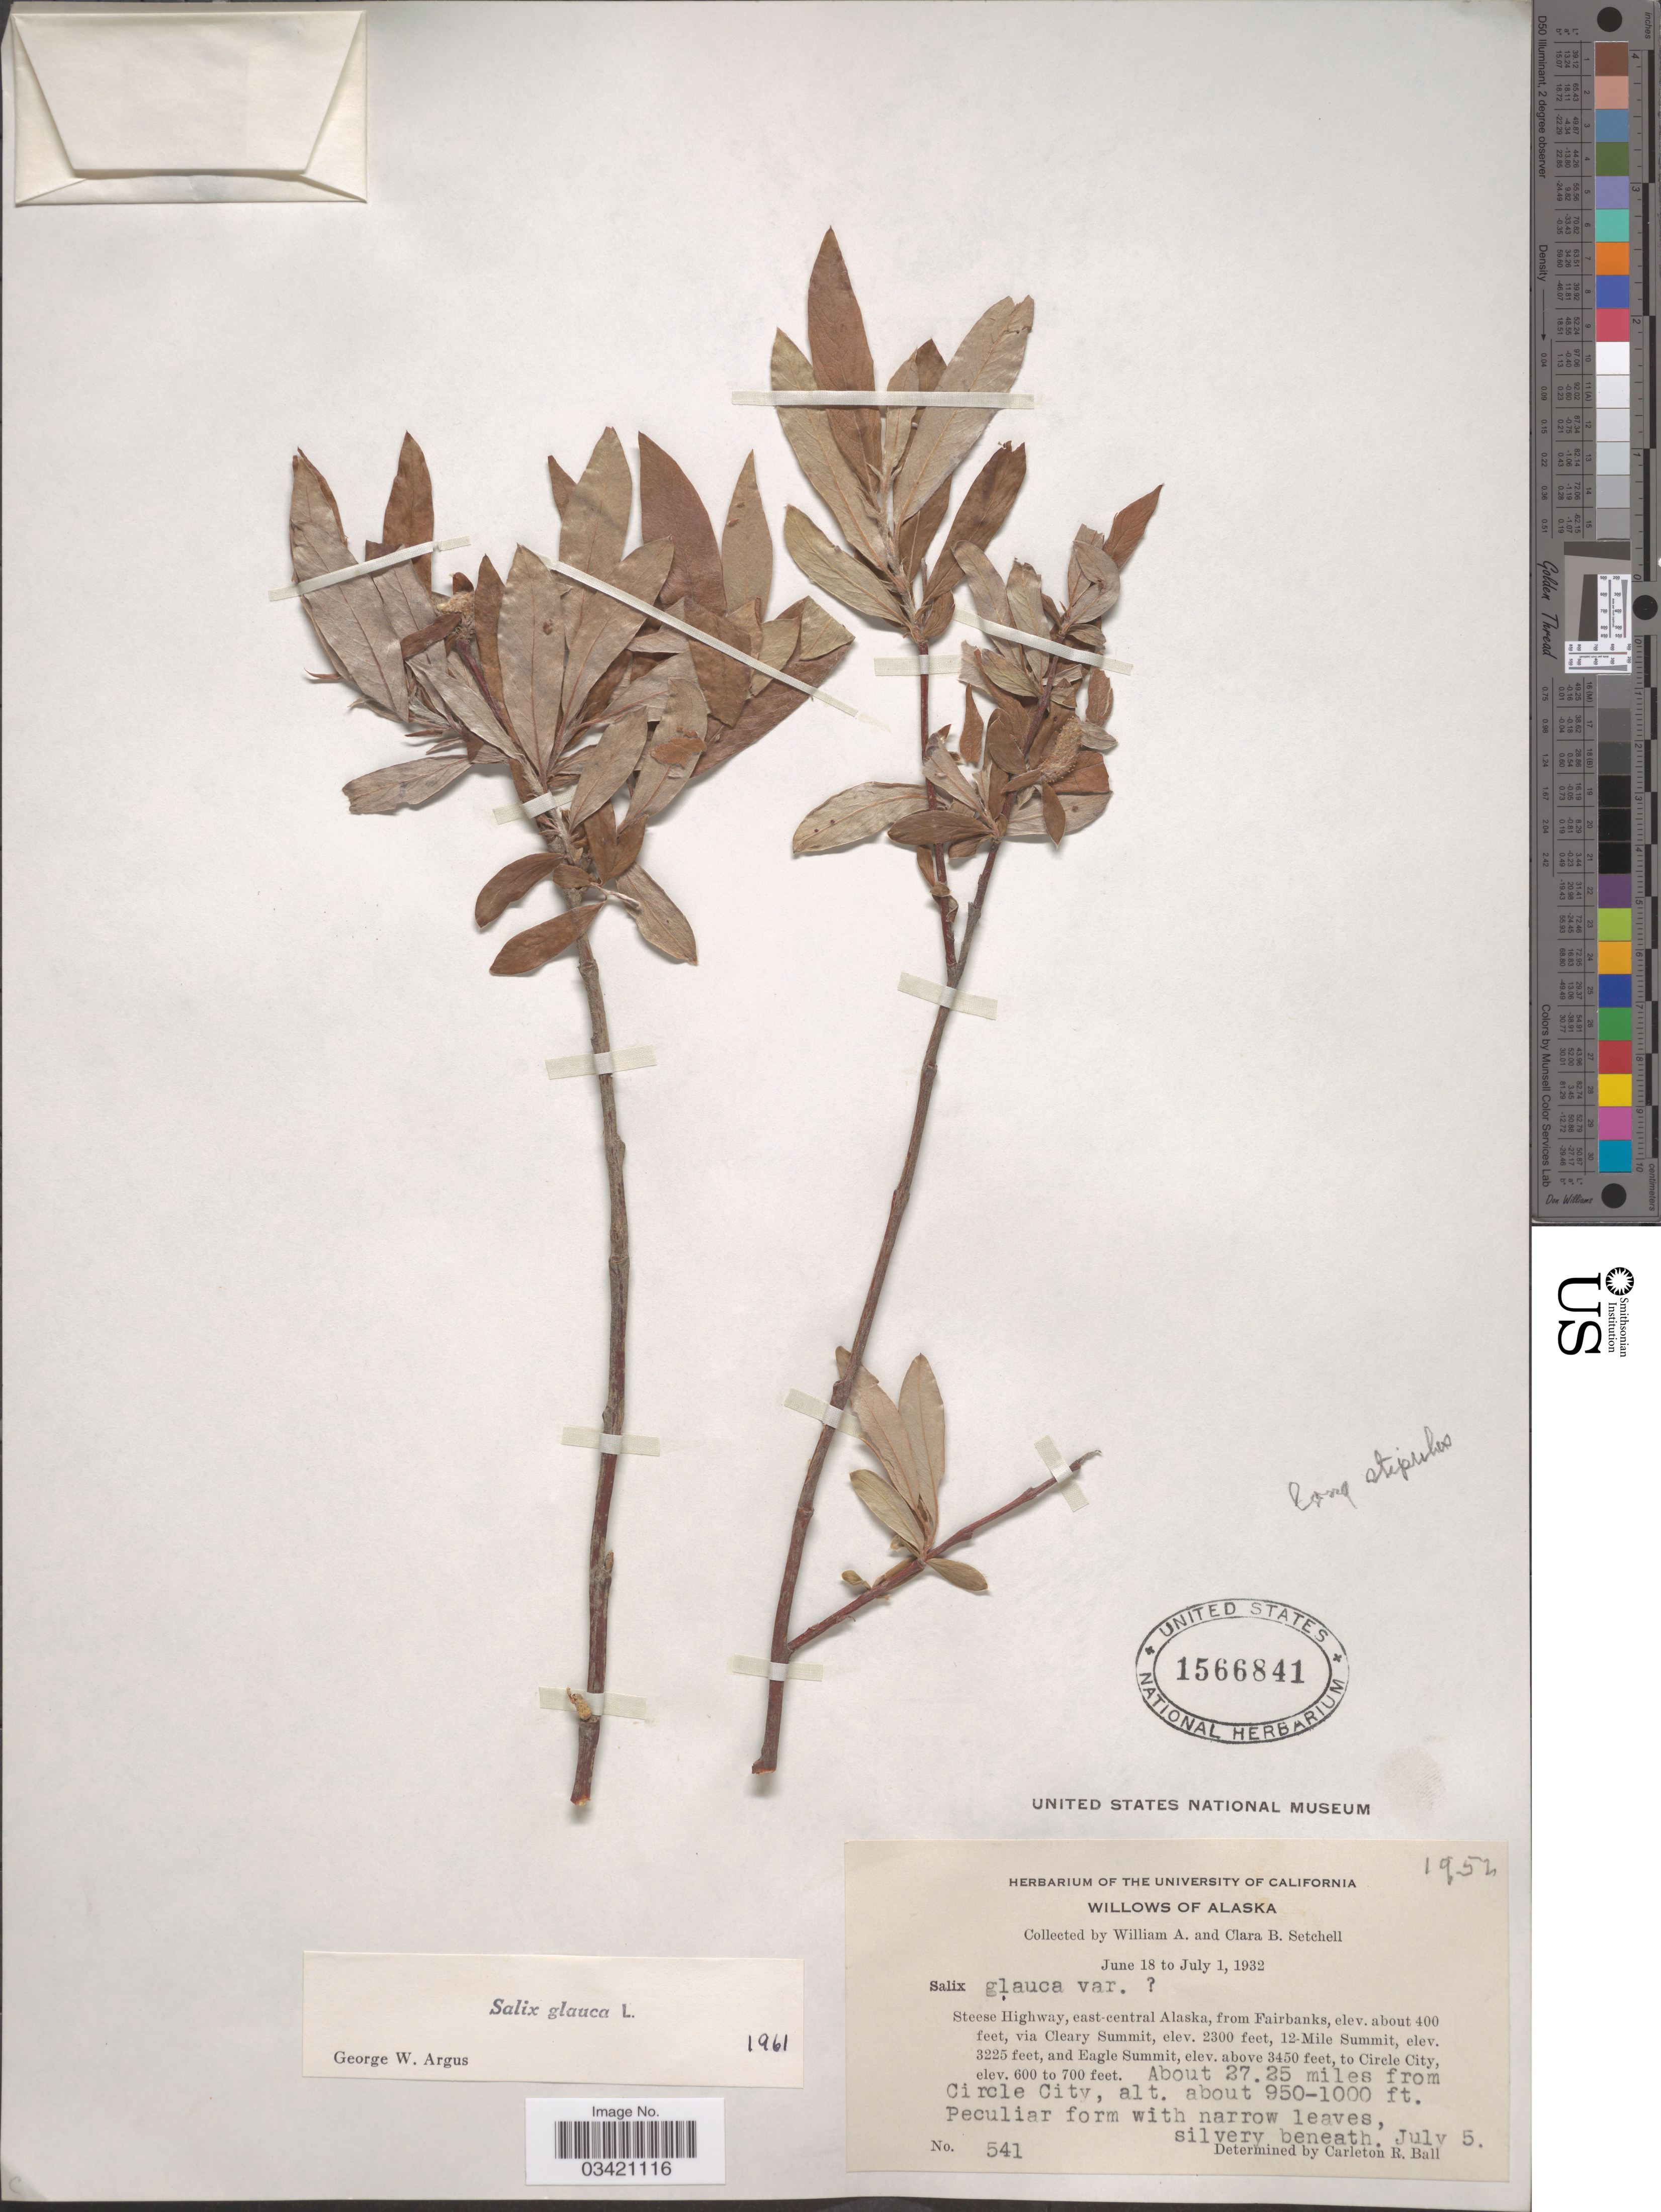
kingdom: Plantae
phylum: Tracheophyta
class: Magnoliopsida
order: Malpighiales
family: Salicaceae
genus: Salix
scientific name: Salix glauca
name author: L.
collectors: W. Setchell & C. B. Setchell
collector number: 541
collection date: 1932-07-05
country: United States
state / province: Alaska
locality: Steese Highway, east-central Alaska, from Fairbanks, via Cleary Summit, 12-Mile Summit, and Eagle Summit, to Circle City. About 27.25 miles from Circle City.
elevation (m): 122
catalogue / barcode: US 1566841